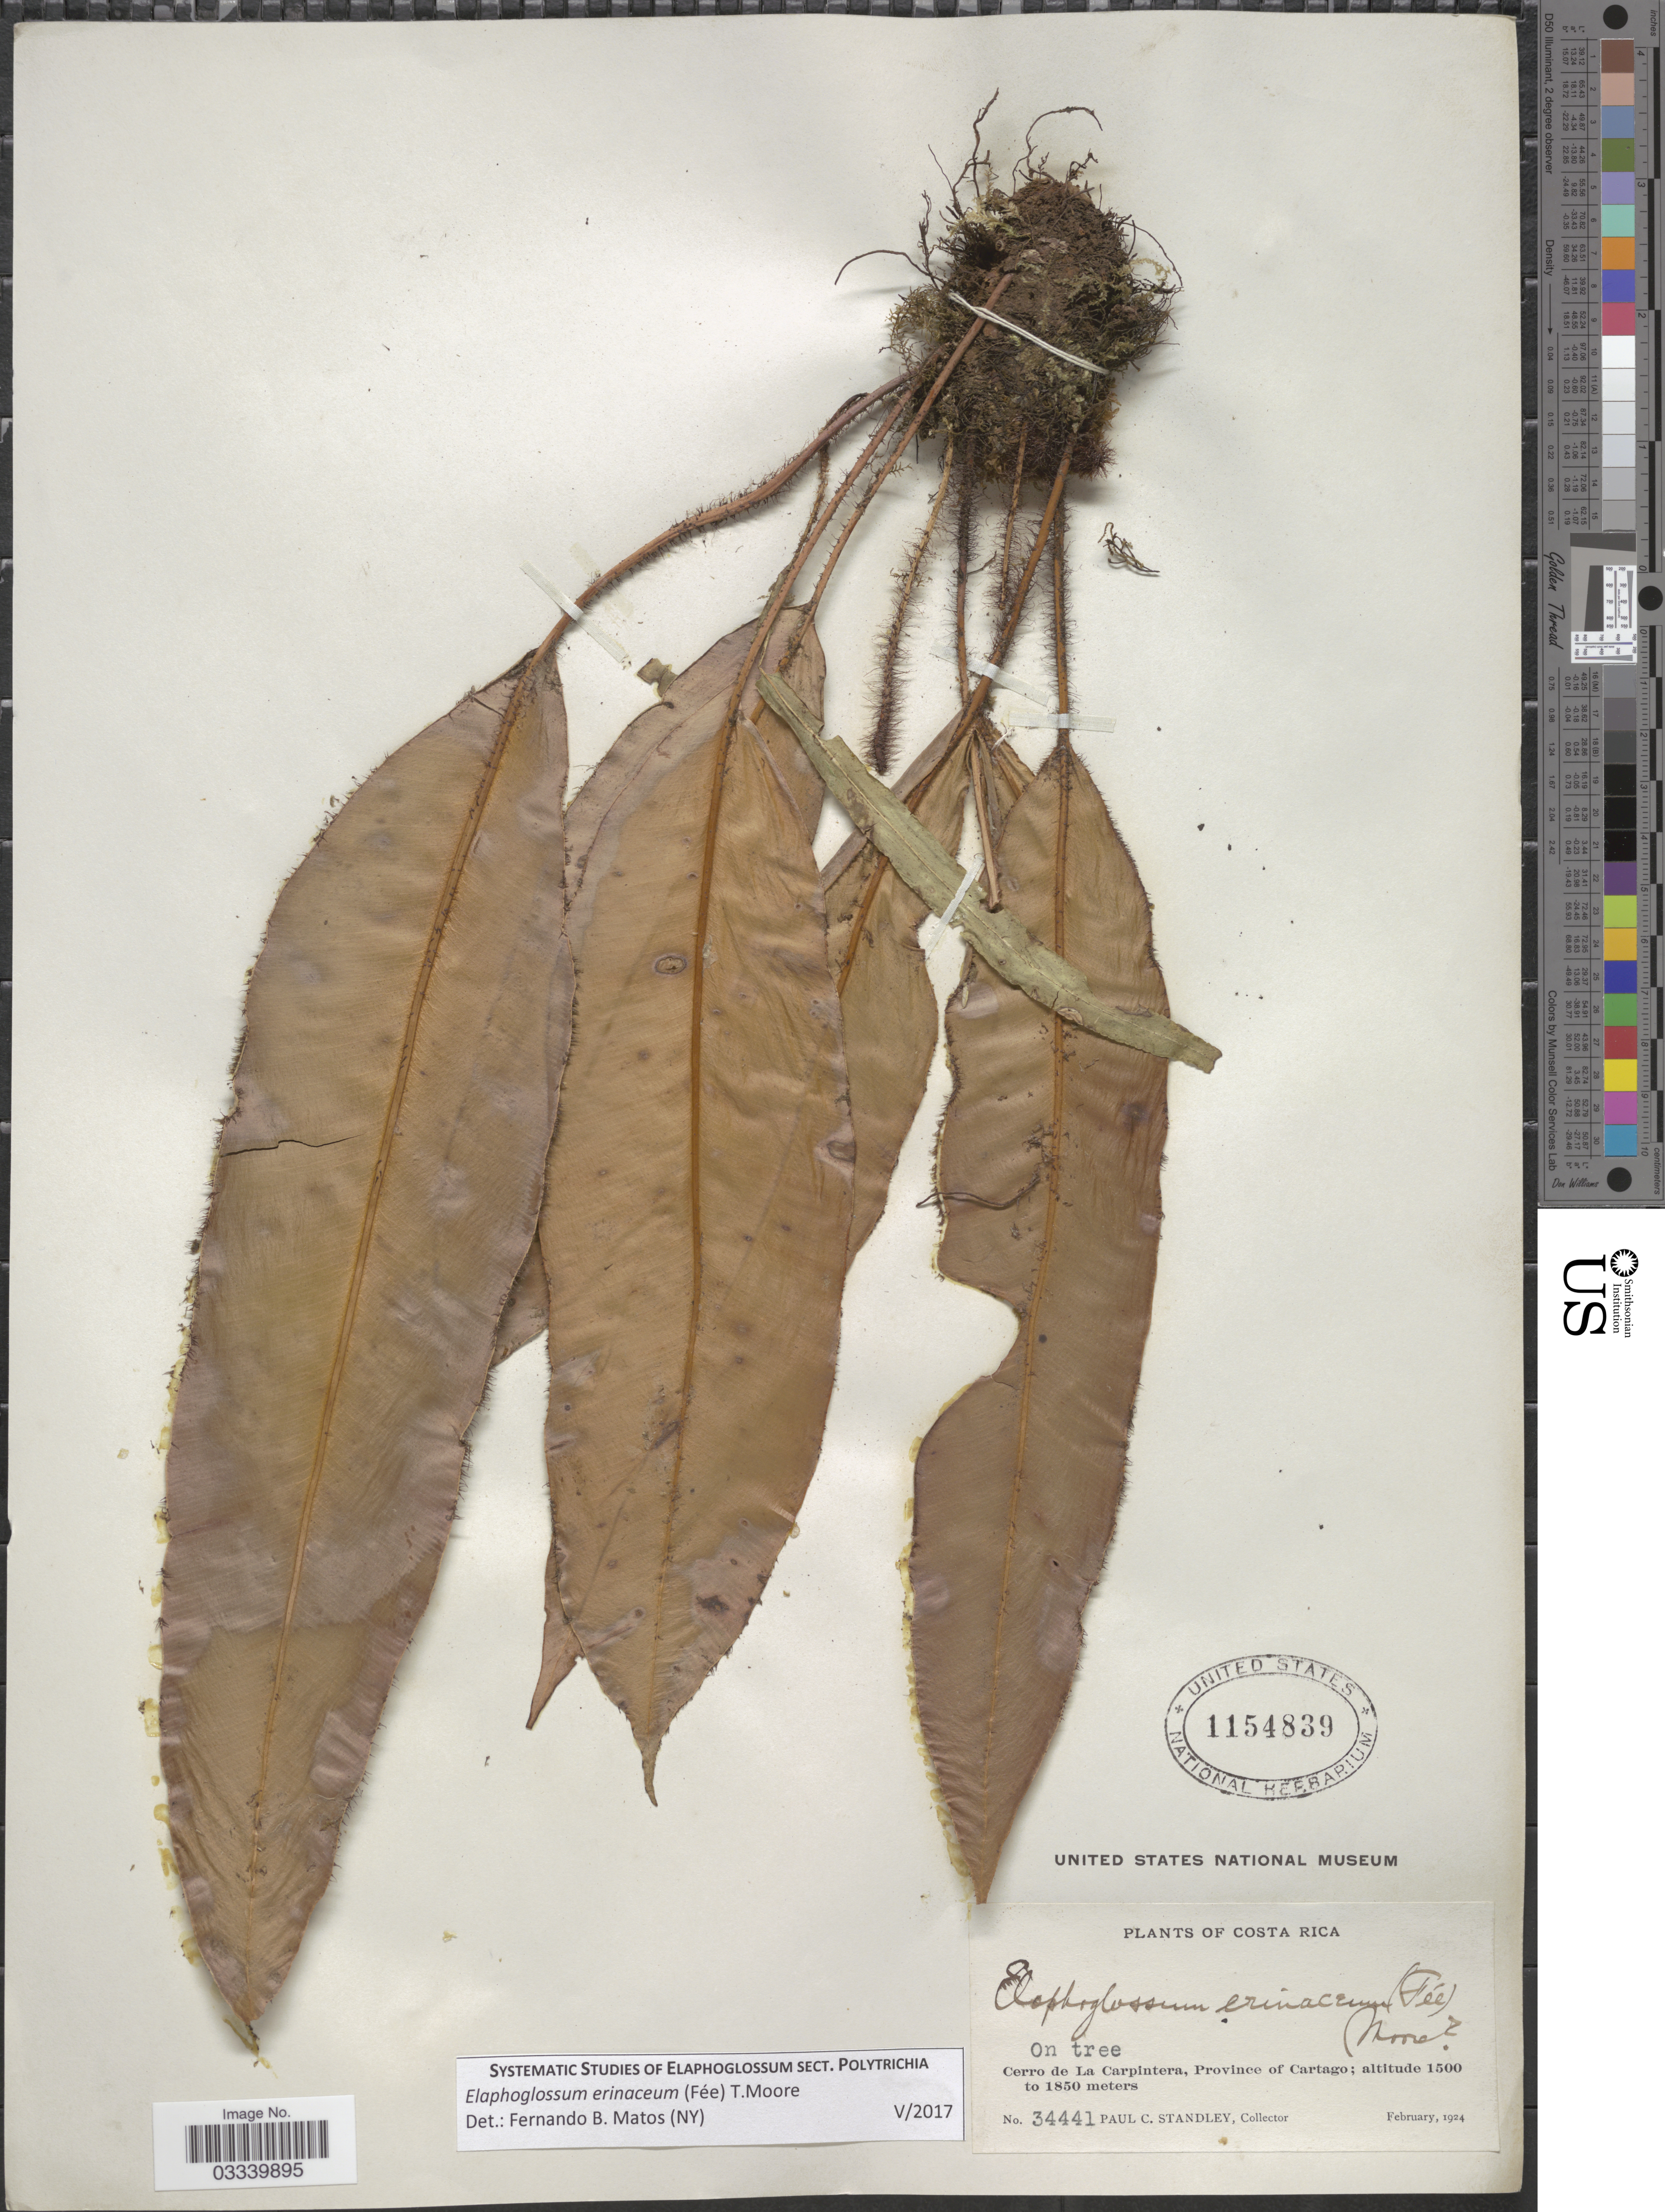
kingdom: Plantae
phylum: Tracheophyta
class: Polypodiopsida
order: Polypodiales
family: Dryopteridaceae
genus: Elaphoglossum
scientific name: Elaphoglossum erinaceum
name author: (Fée) T. Moore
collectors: P. C. Standley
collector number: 34441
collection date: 1924-02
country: Costa Rica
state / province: Cartago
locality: Cerro de La Carpintera.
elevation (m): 1500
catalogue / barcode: US 1154839